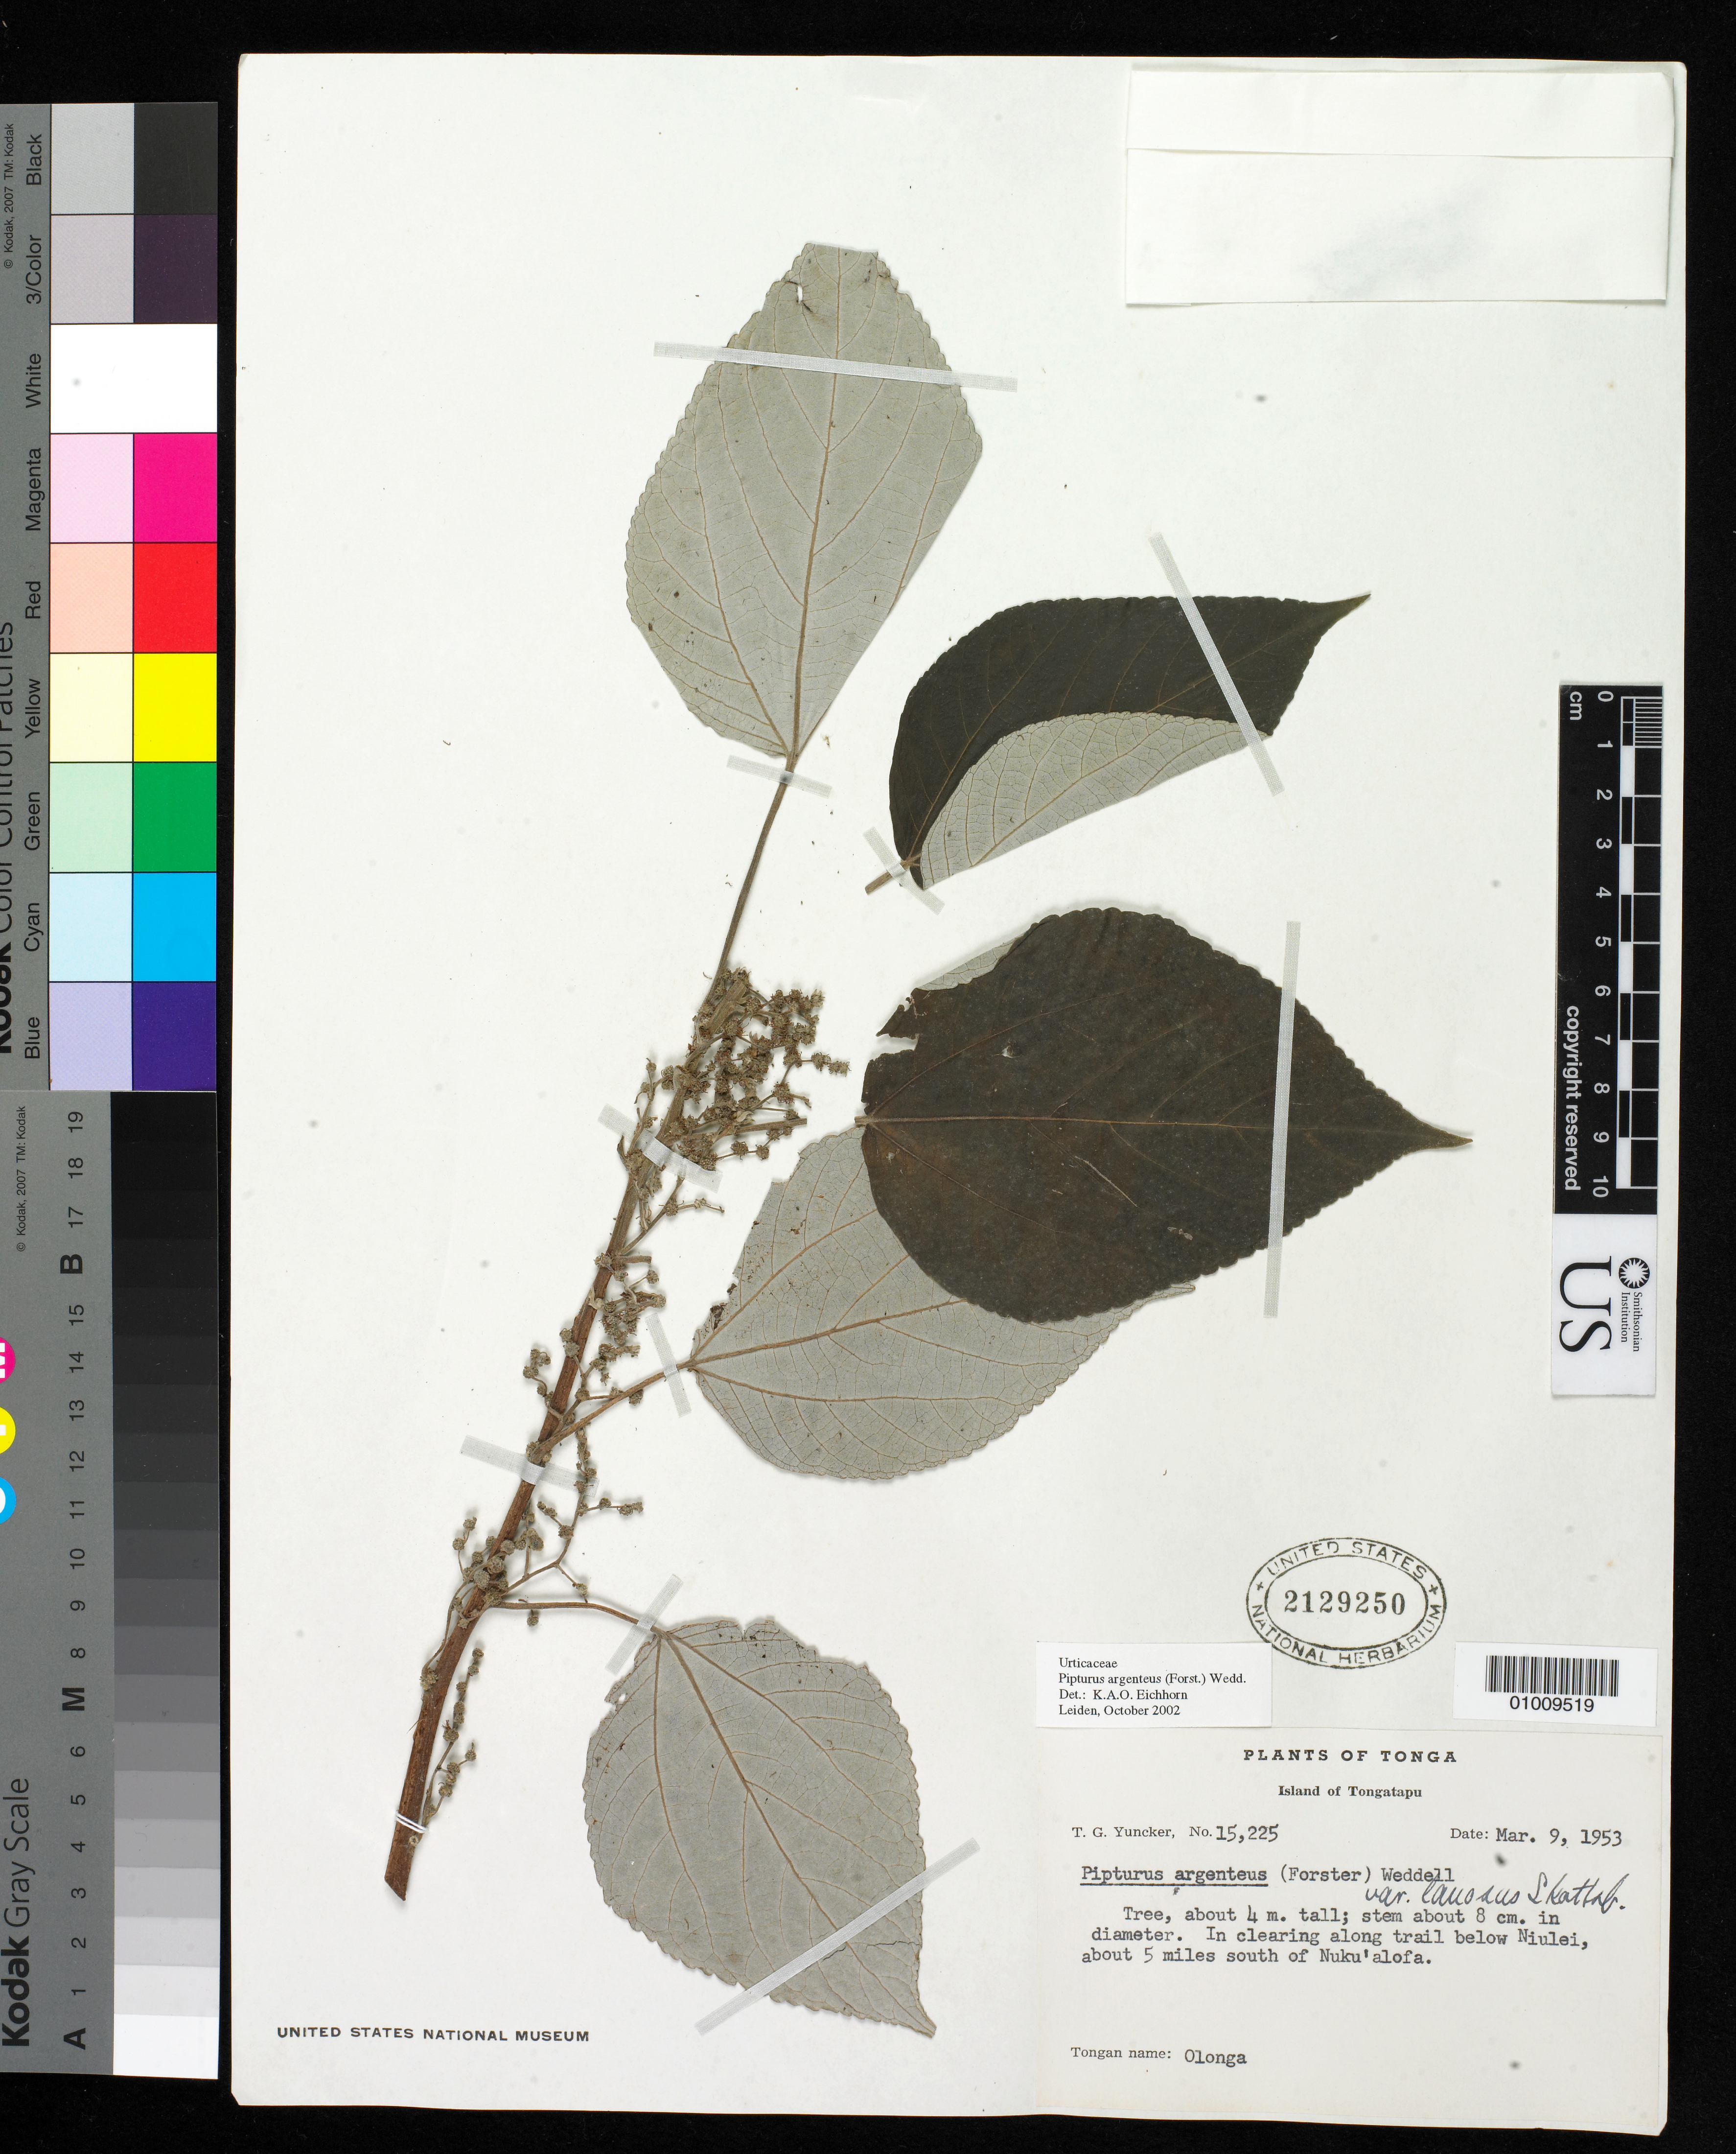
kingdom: Plantae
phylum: Tracheophyta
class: Magnoliopsida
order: Rosales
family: Urticaceae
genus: Pipturus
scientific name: Pipturus argenteus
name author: (G. Forst.) Wedd.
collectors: T. G. Yuncker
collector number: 15225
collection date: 1953-03-09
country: Tonga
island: Tongatapu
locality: In clearing along trail below Niulei, about 5 miles S of Nuku'alofa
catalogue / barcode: US 2129250